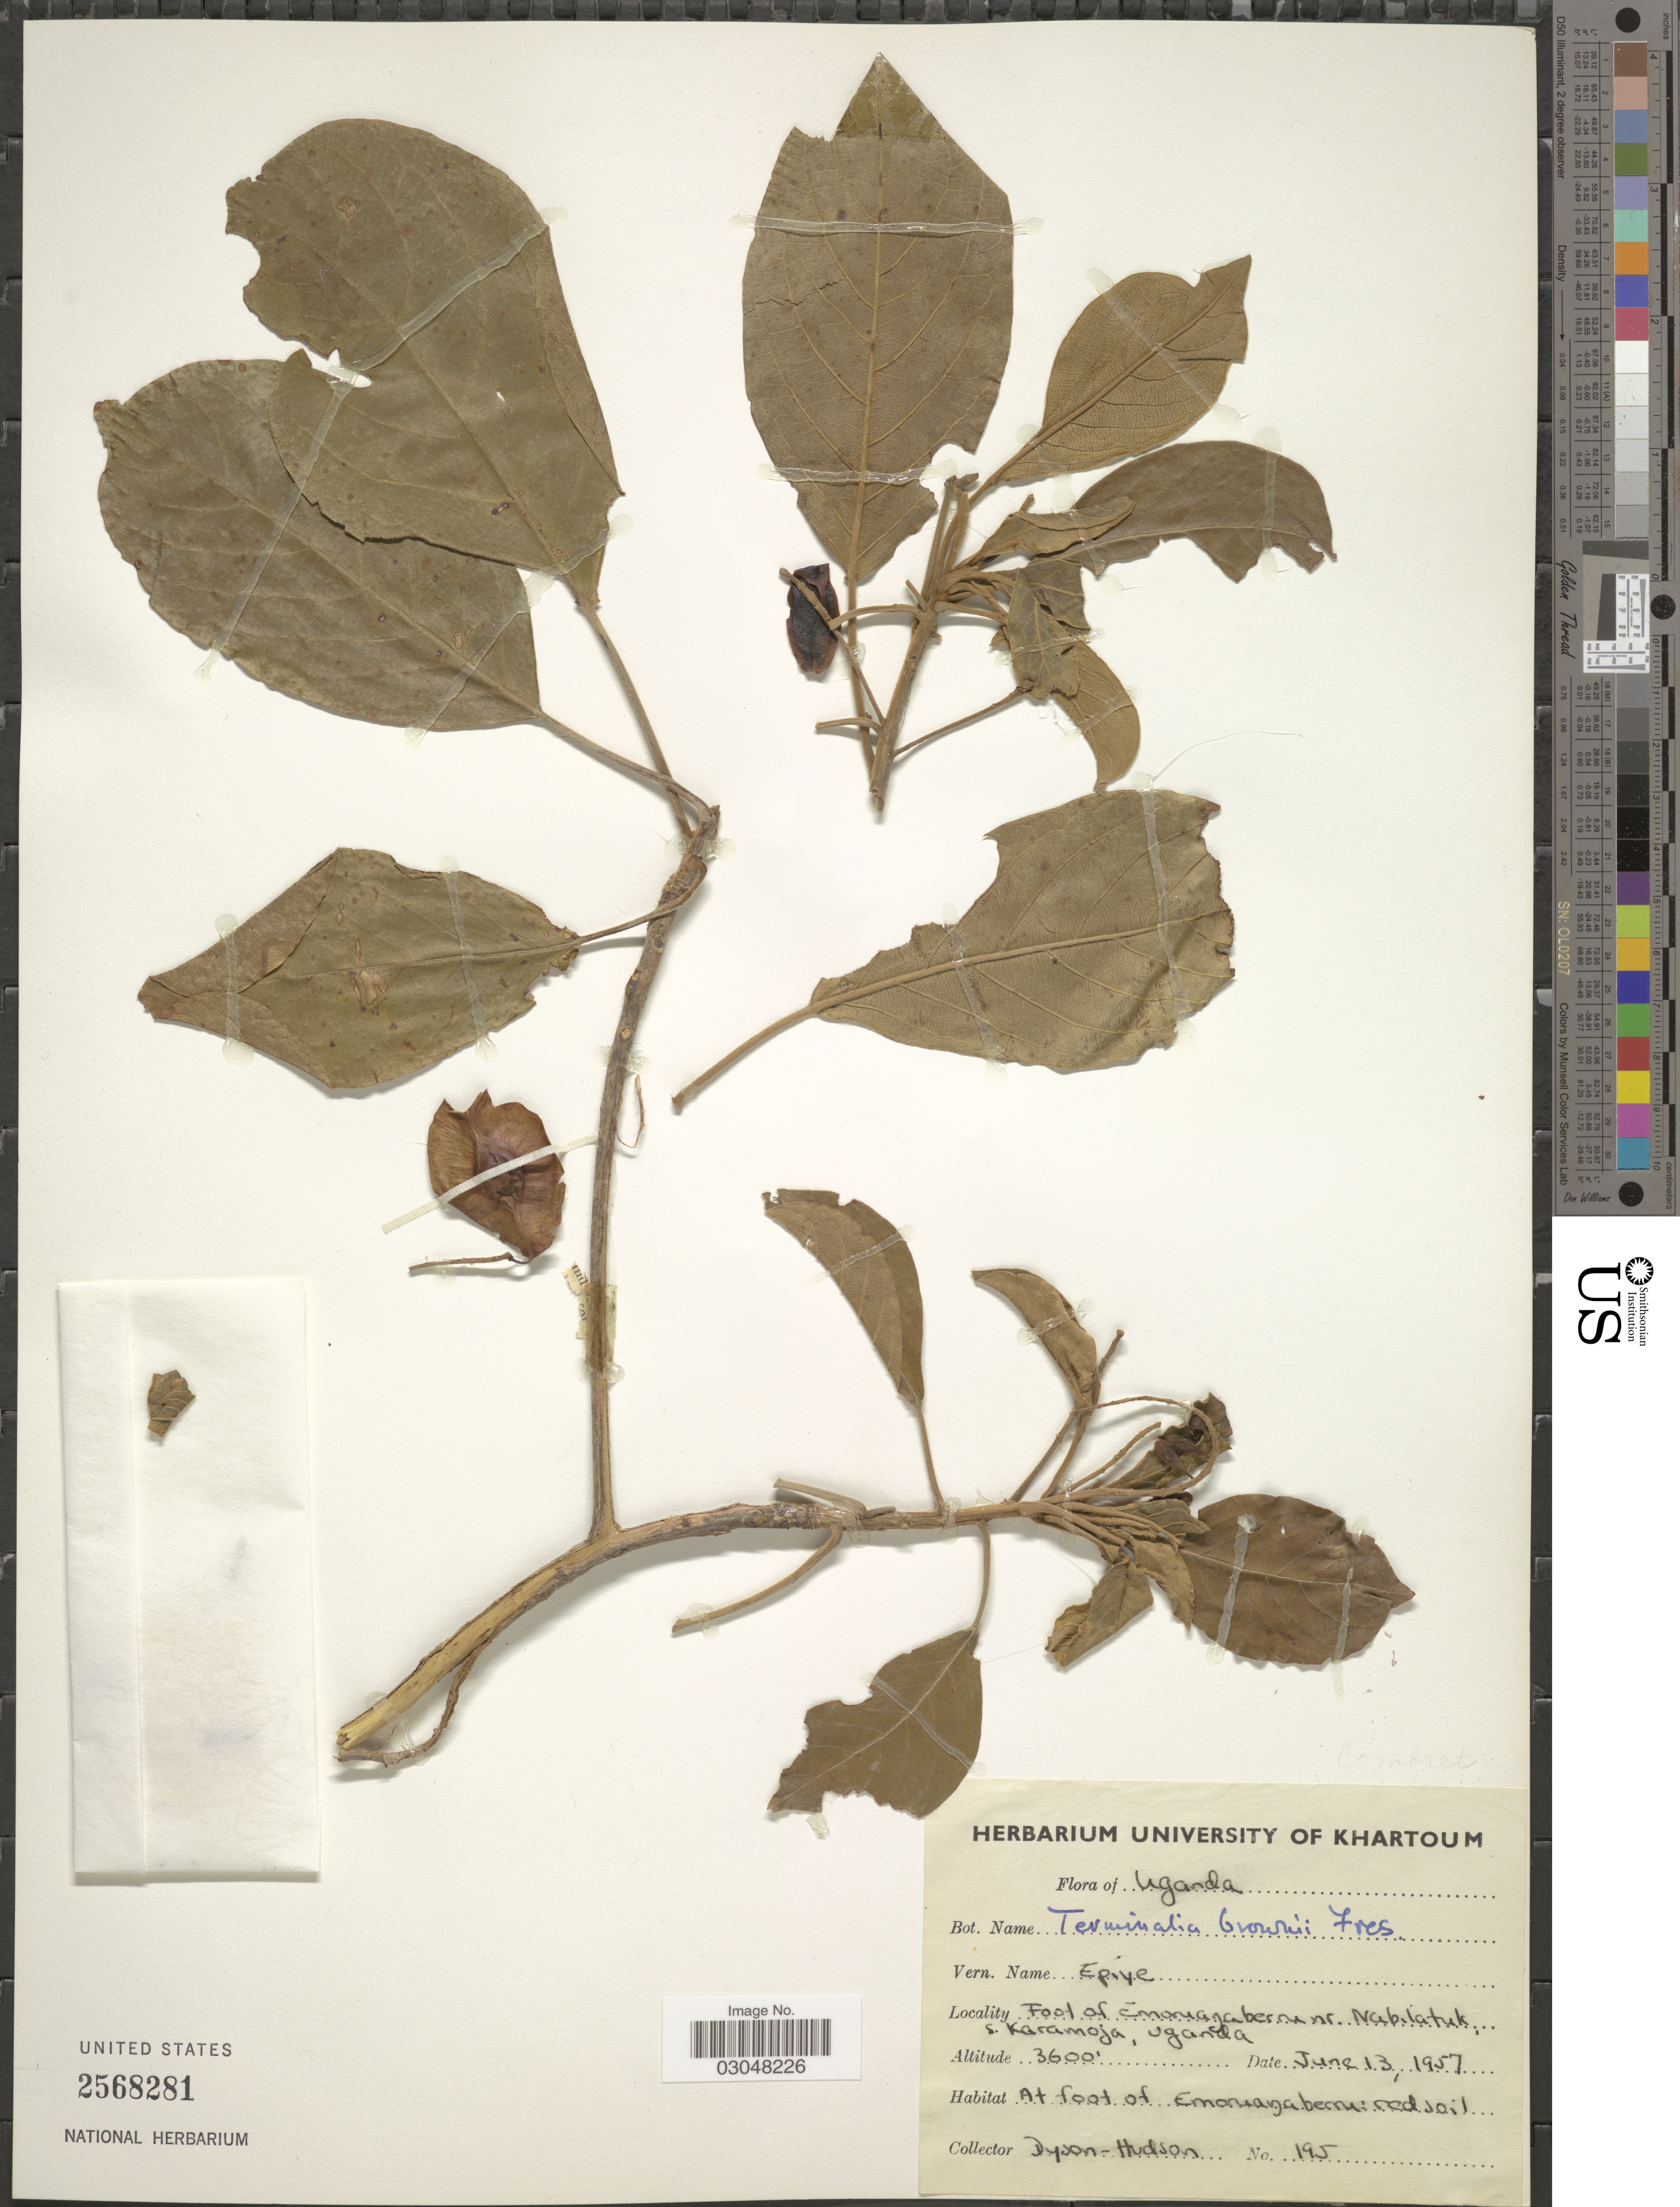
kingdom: Plantae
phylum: Tracheophyta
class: Magnoliopsida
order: Myrtales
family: Combretaceae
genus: Terminalia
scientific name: Terminalia brownii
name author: Fresen.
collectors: Dyson-Hudson, --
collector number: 195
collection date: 1957-06-13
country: Uganda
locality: Foot of Emoruaŋaberru nr. Nabilatuk, S. Karamoja.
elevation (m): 1097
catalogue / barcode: US 2568281